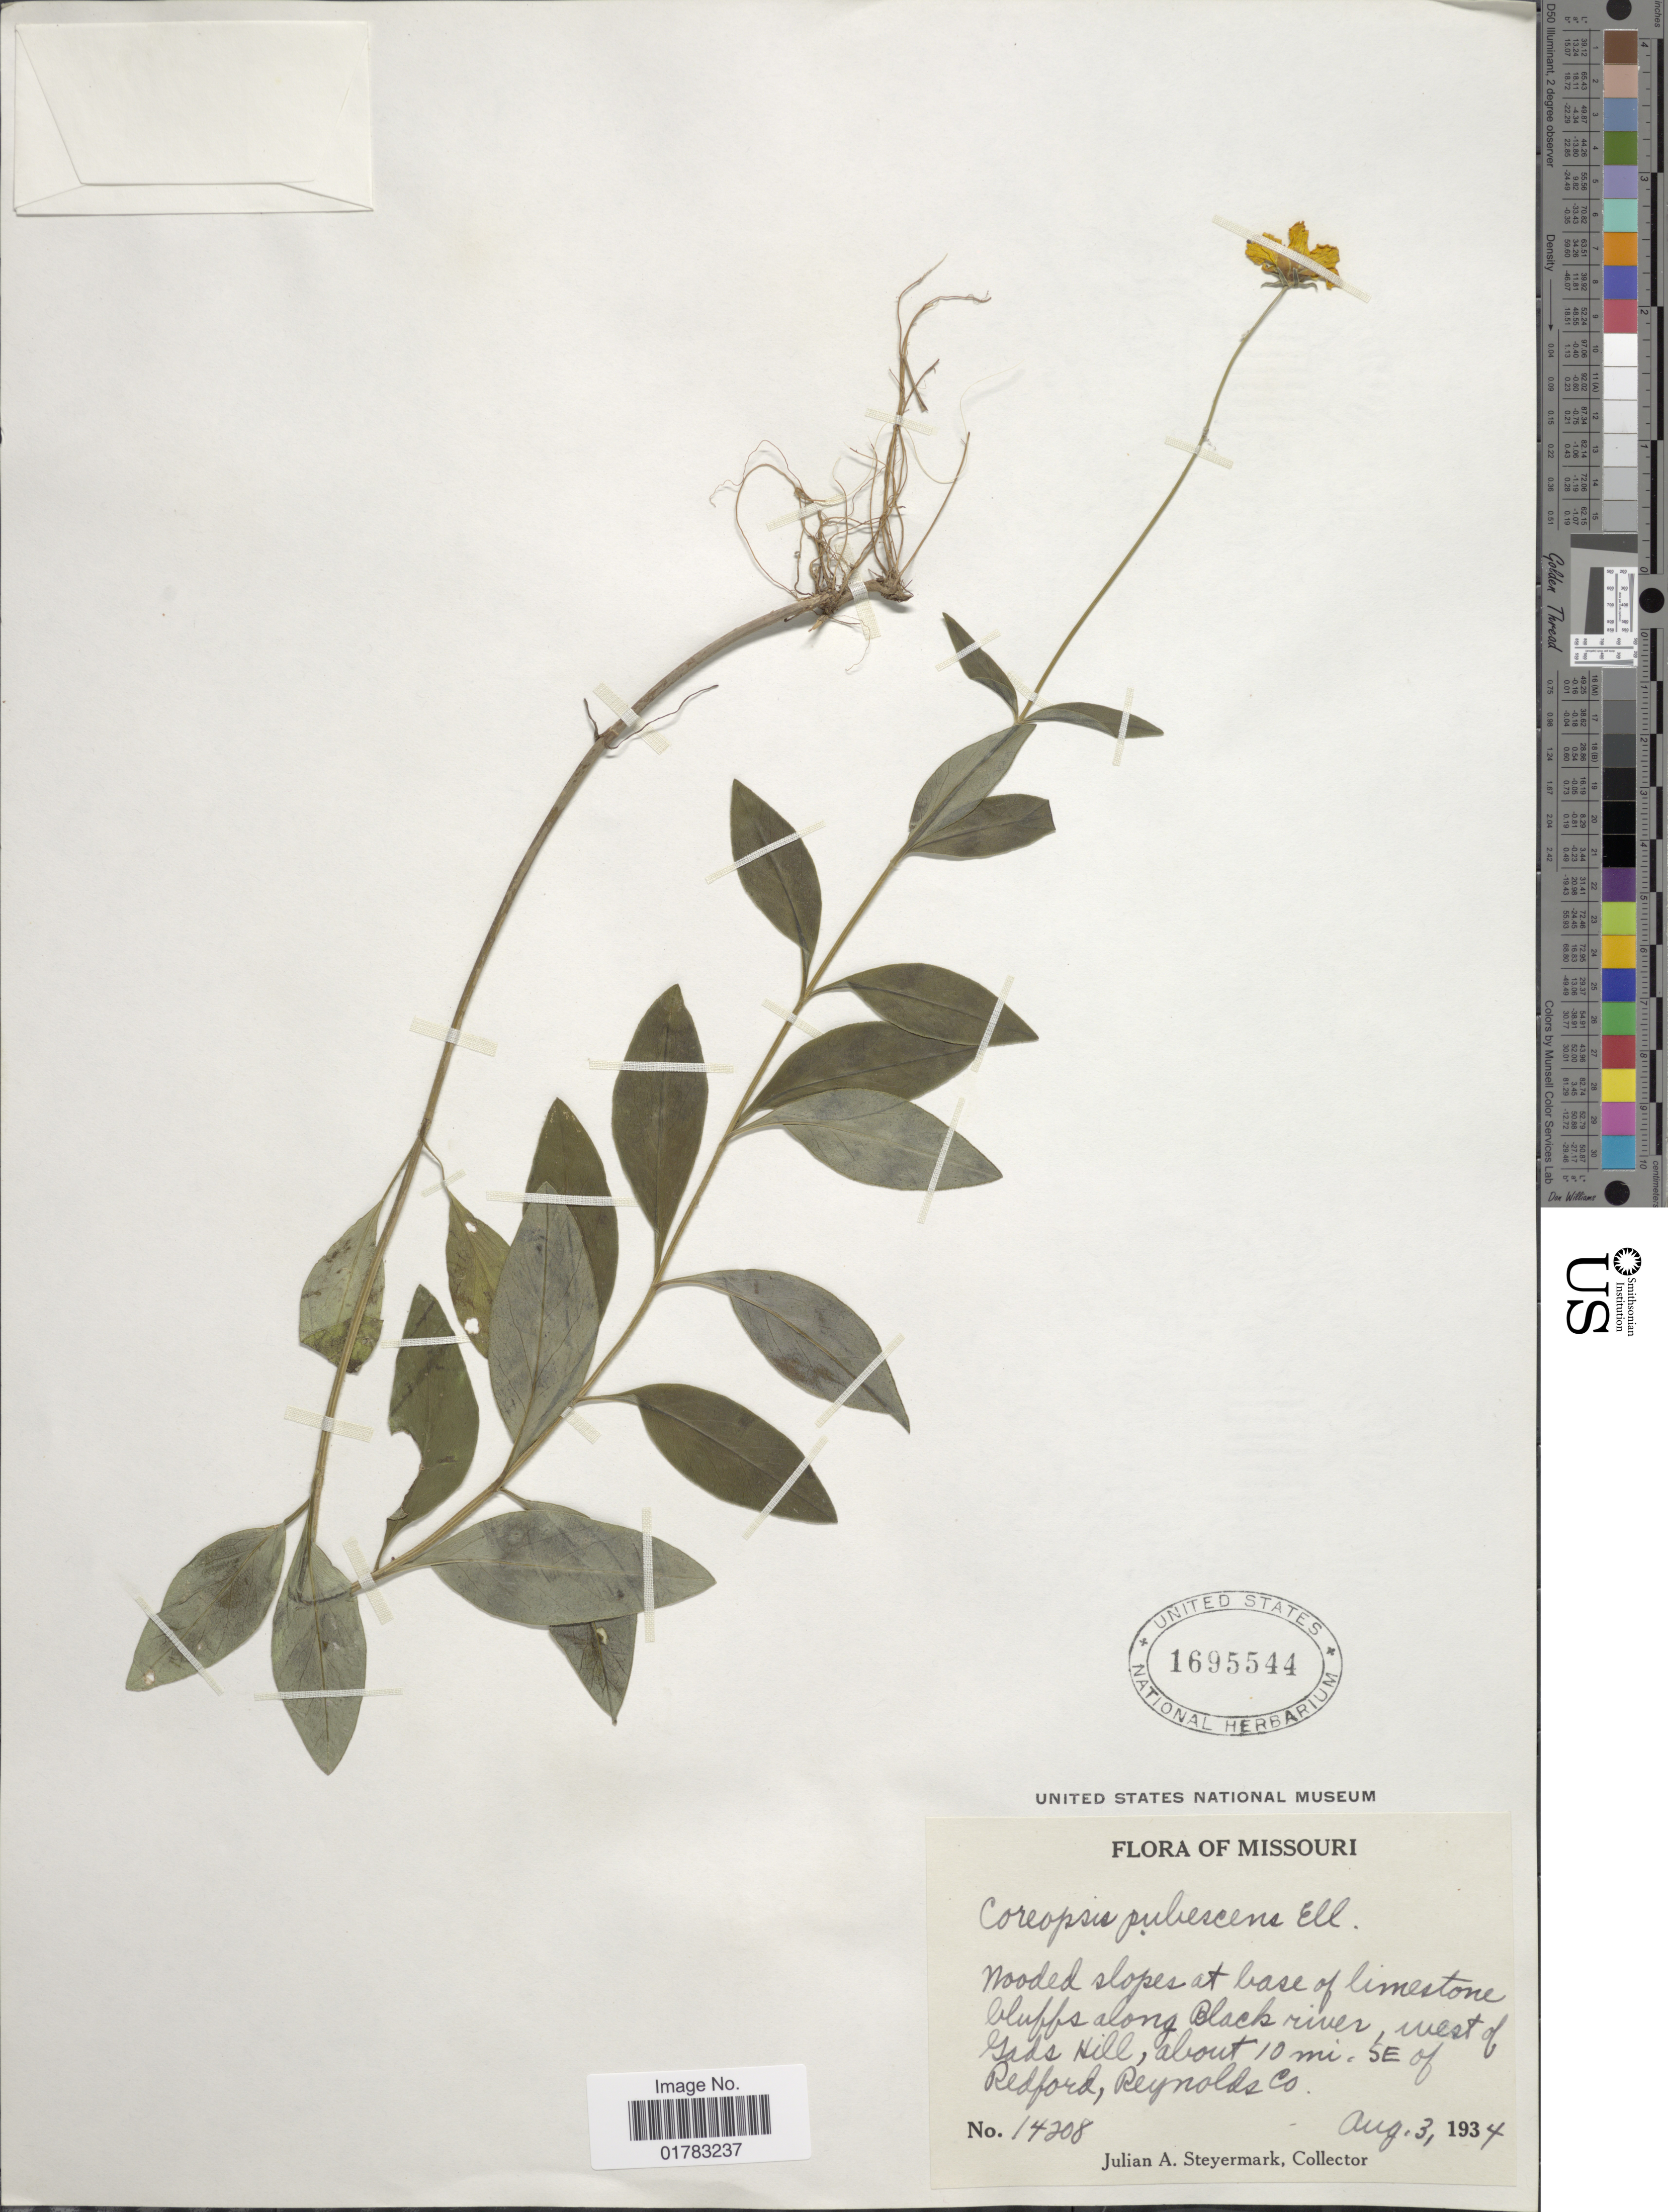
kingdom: Plantae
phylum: Tracheophyta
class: Magnoliopsida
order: Asterales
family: Asteraceae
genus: Coreopsis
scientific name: Coreopsis pubescens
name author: Elliott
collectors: J. Steyermark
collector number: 14208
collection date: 1934-08-03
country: United States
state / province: Missouri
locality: Wooded slopes at base of limestone bluffs along Black river, west of Gads Hill, about 10 mi. SE of Redford, Reynolds Co.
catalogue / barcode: US 1695544